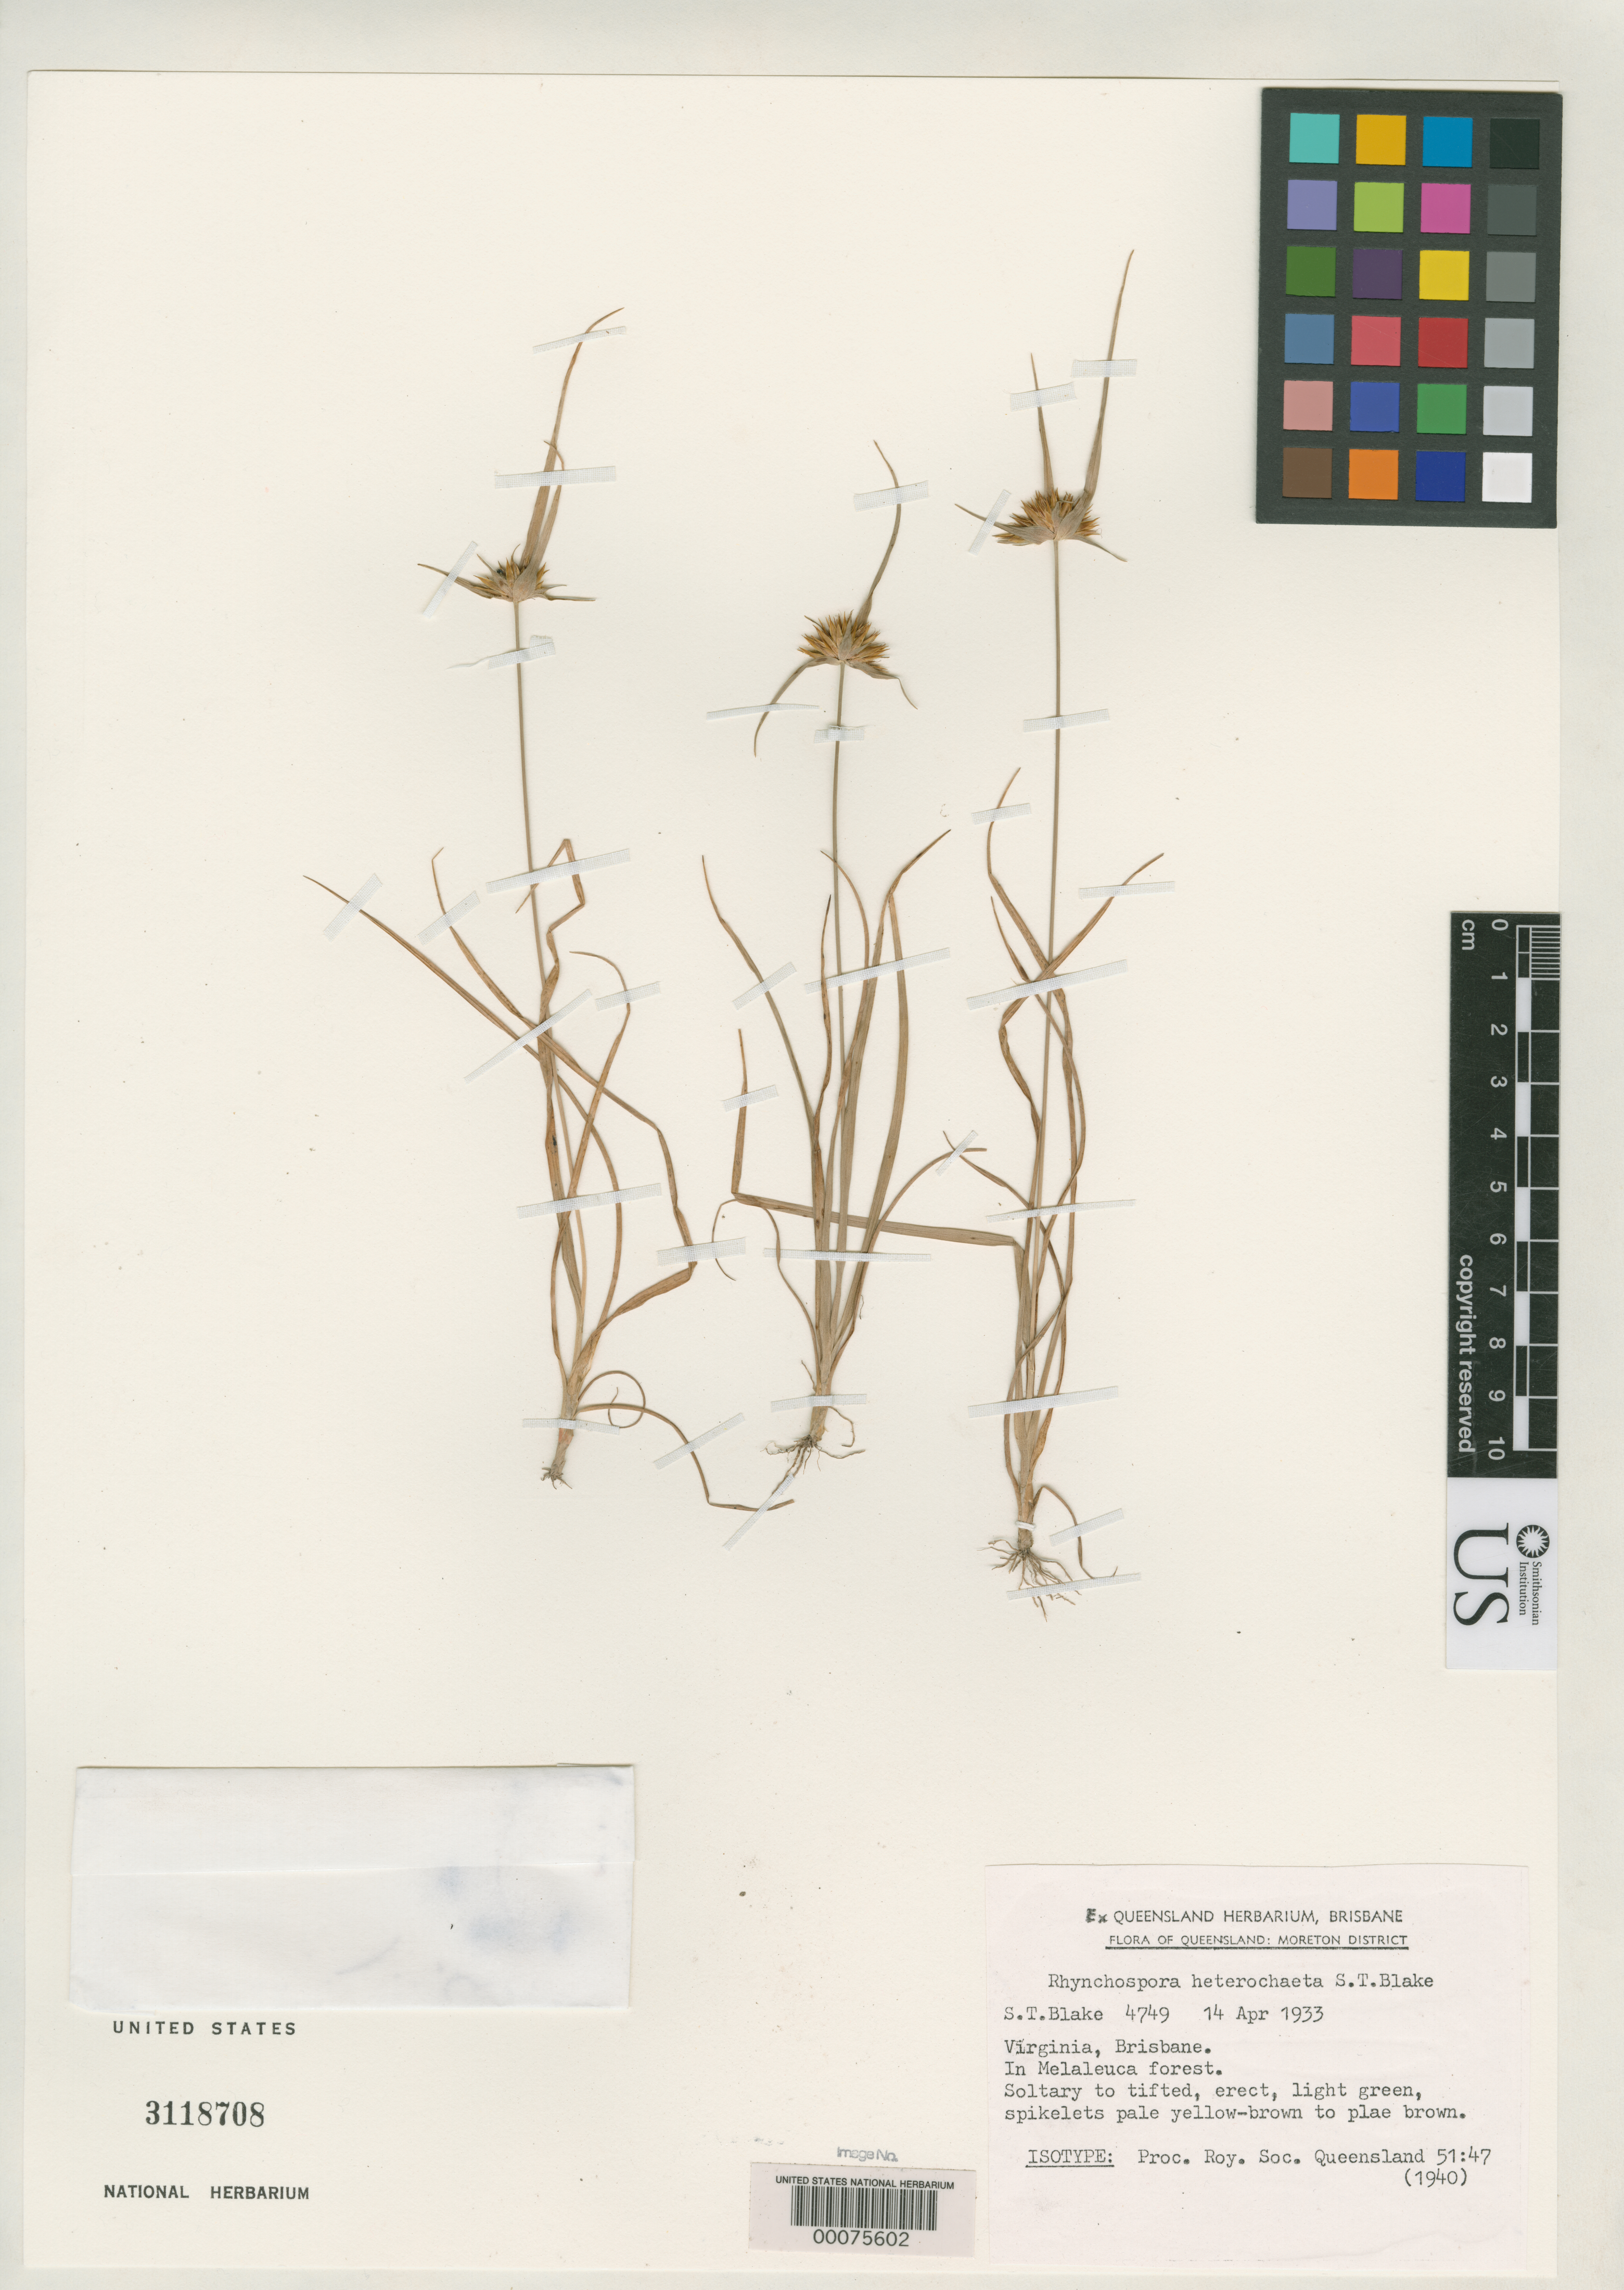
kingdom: Plantae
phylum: Tracheophyta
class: Liliopsida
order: Poales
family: Cyperaceae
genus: Rhynchospora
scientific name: Rhynchospora heterochaeta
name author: S.T. Blake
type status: Isotype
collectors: S. T. Blake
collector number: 4749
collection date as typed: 14 Apr 1933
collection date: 1933-04-14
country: Australia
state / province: Queensland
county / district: Moreton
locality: Virginia, Brisbane, in Melaleuca forest.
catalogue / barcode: US 3118708